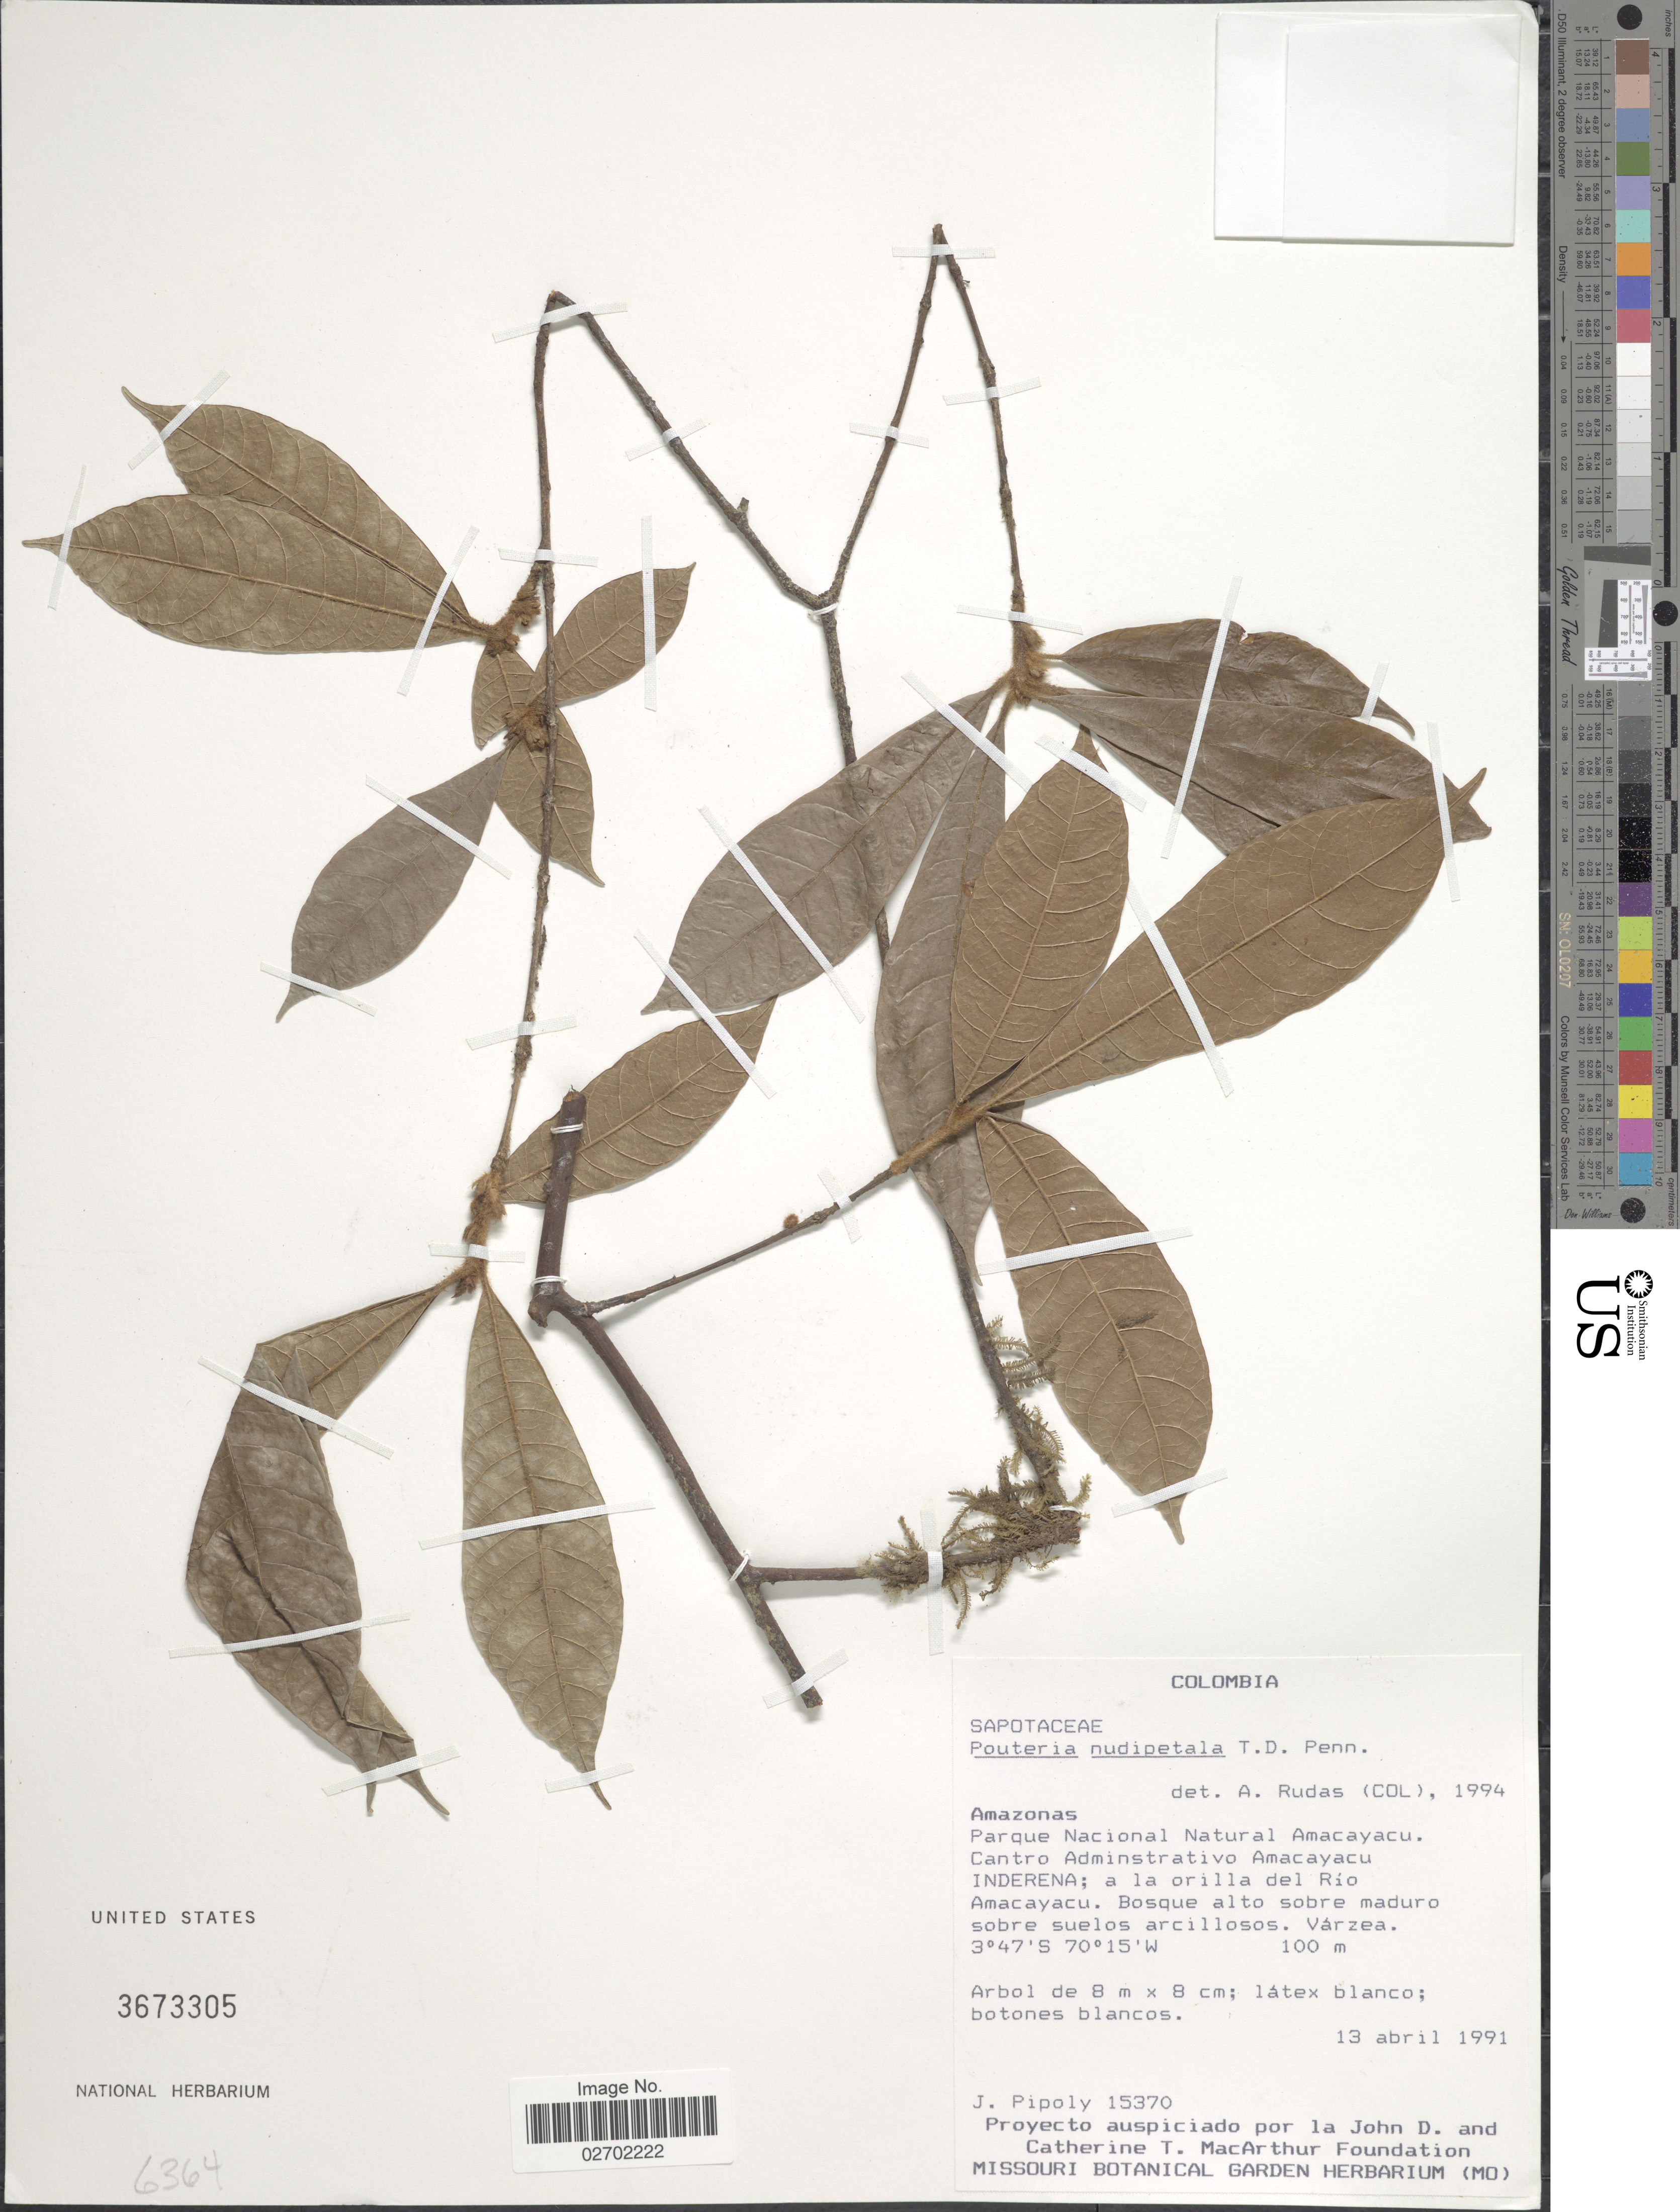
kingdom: Plantae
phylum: Tracheophyta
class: Magnoliopsida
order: Ericales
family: Sapotaceae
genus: Pouteria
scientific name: Pouteria nudipetala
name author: T.D. Penn.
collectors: J. J. Pipoly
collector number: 15370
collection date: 1991-04-13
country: Colombia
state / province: Amazônas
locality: Parque Nacional Natural Amacayacu. Cantro Administrativo Amacayacu INDERENA; a la orilla del Río Amacayacu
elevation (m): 100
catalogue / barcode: US 3673305